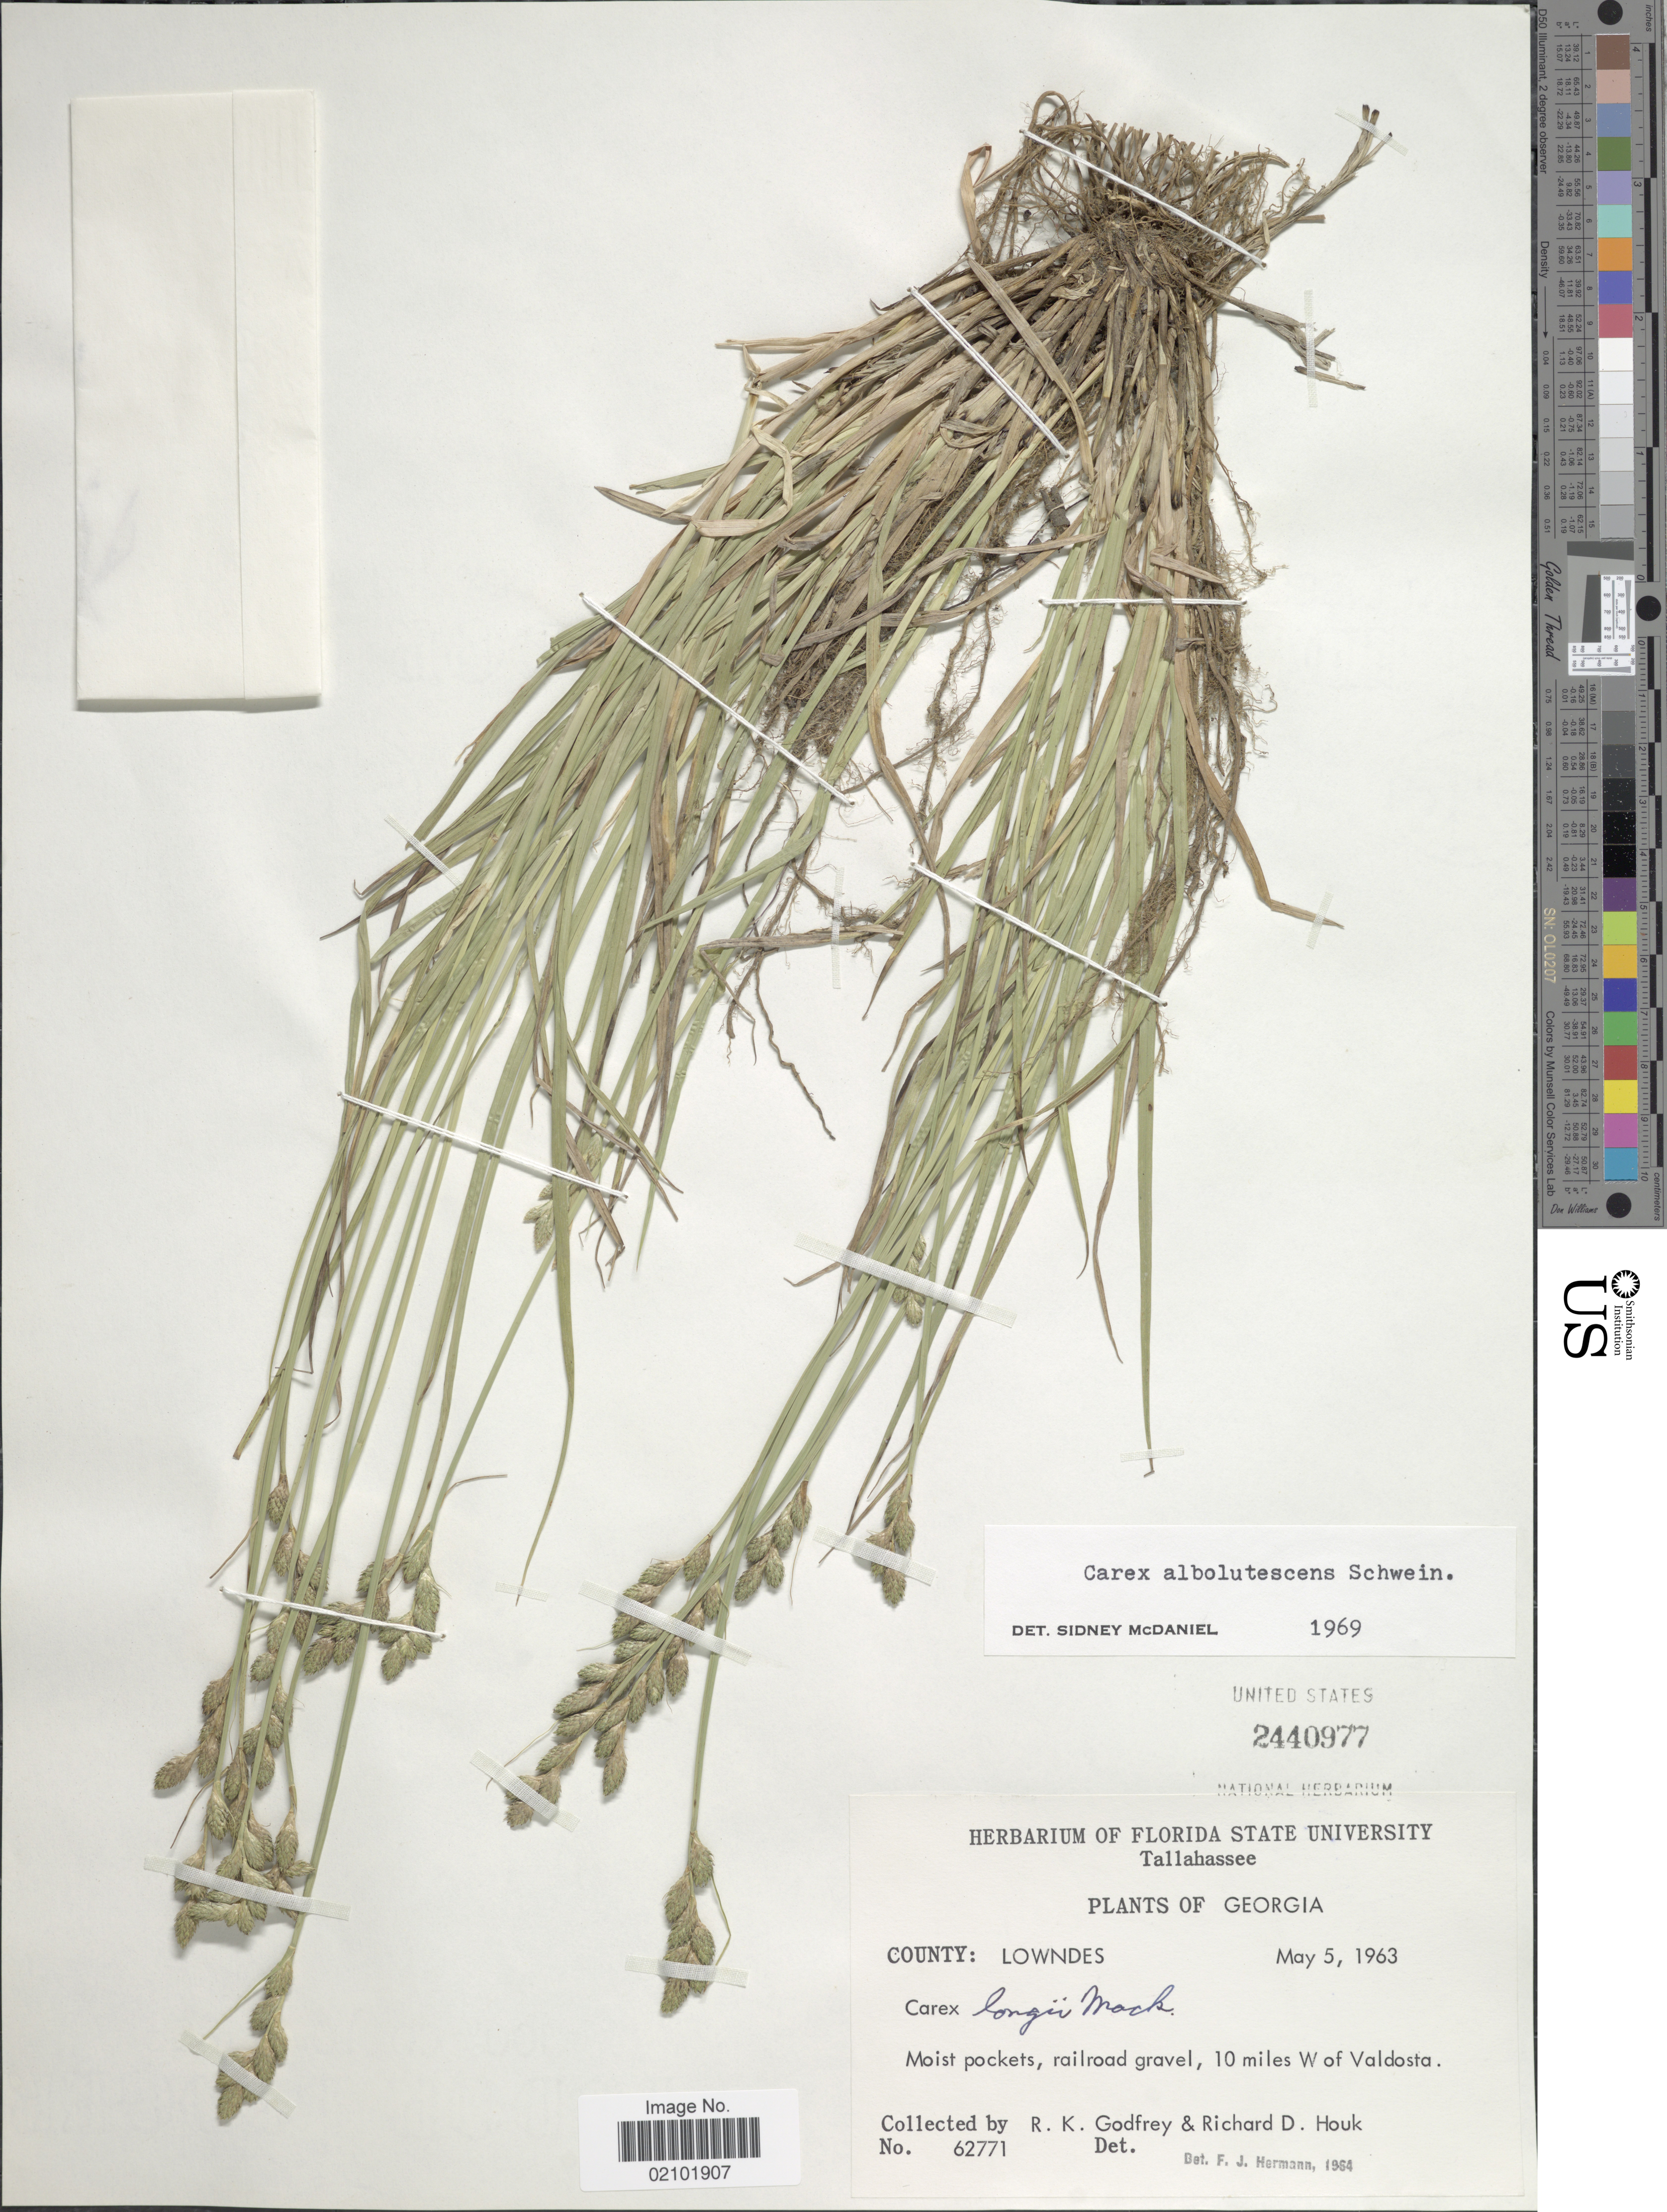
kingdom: Plantae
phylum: Tracheophyta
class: Liliopsida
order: Poales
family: Cyperaceae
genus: Carex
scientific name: Carex albolutescens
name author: Schwein.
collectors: R. K. Godfrey & R. Houk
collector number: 62771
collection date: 1963-05-05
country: United States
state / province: Georgia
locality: County: Lowndes. 10 miles W of Valdosta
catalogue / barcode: US 2440977